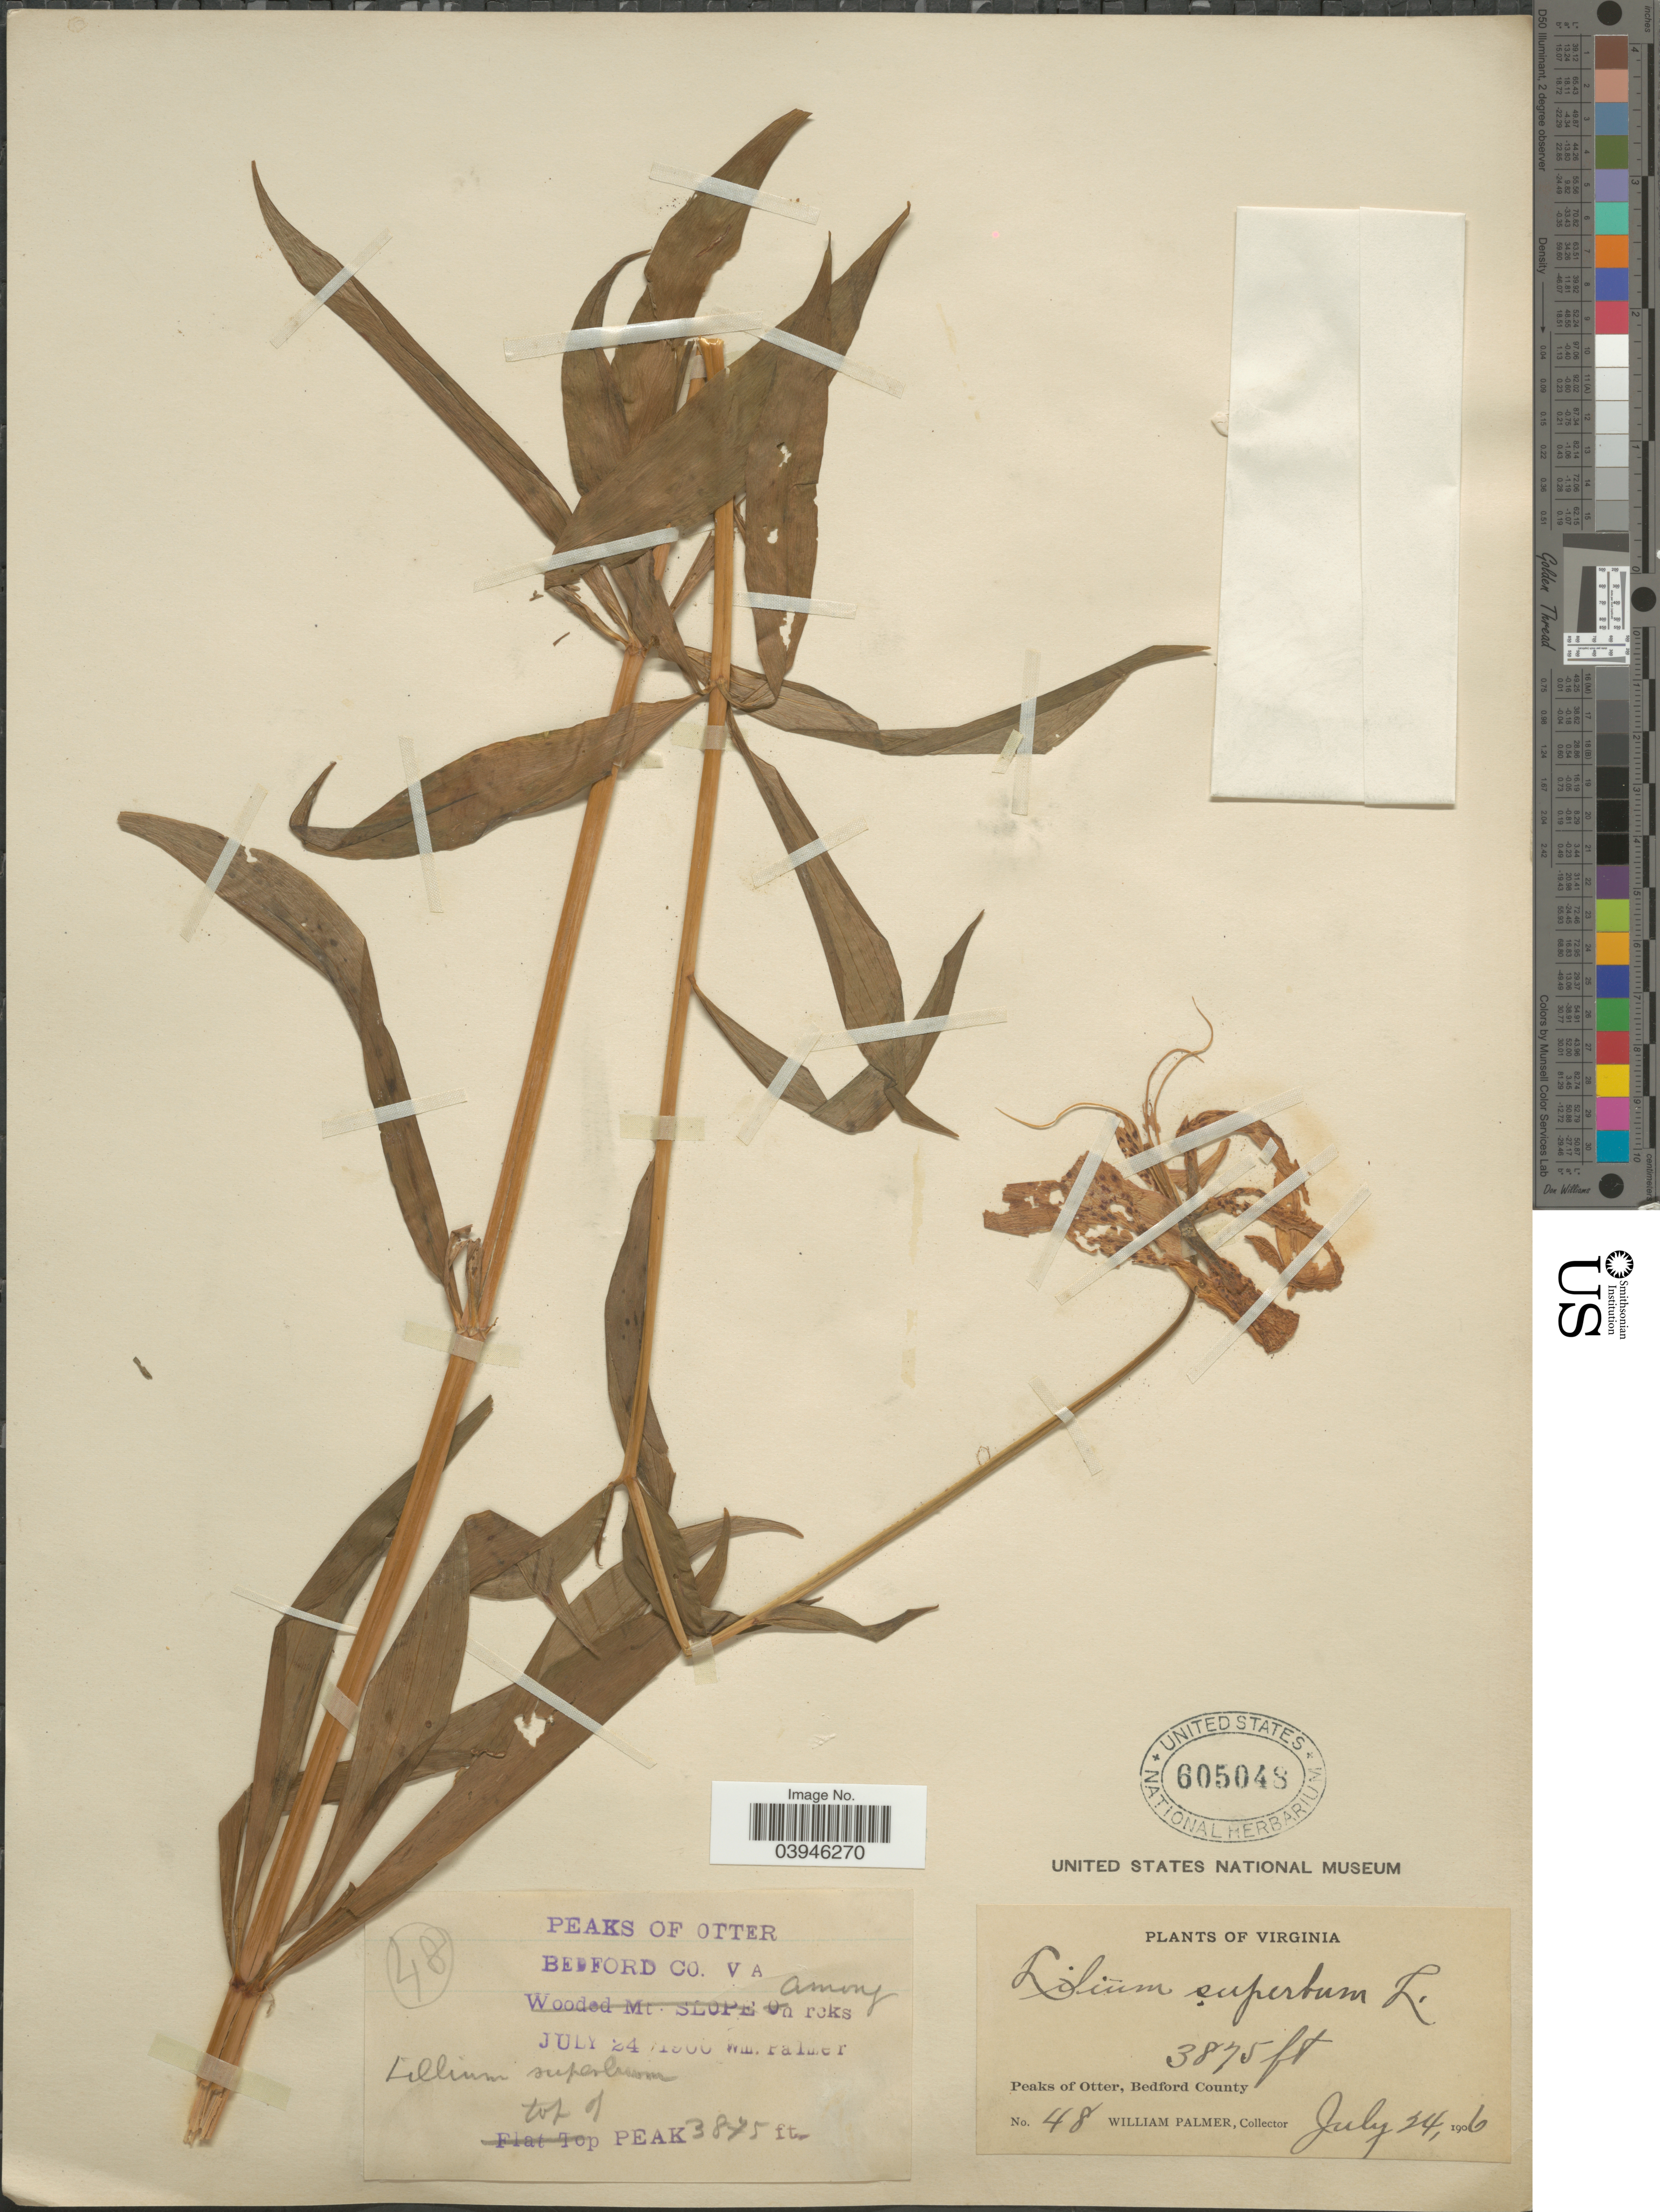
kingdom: Plantae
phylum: Tracheophyta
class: Liliopsida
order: Liliales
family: Liliaceae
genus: Lilium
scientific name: Lilium superbum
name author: L.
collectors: W. Palmer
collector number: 48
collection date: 1906-07-24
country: United States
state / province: Virginia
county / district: Bedford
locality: Peaks of Otter, Bedford County. Top of Peak.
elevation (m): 1181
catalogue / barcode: US 605048